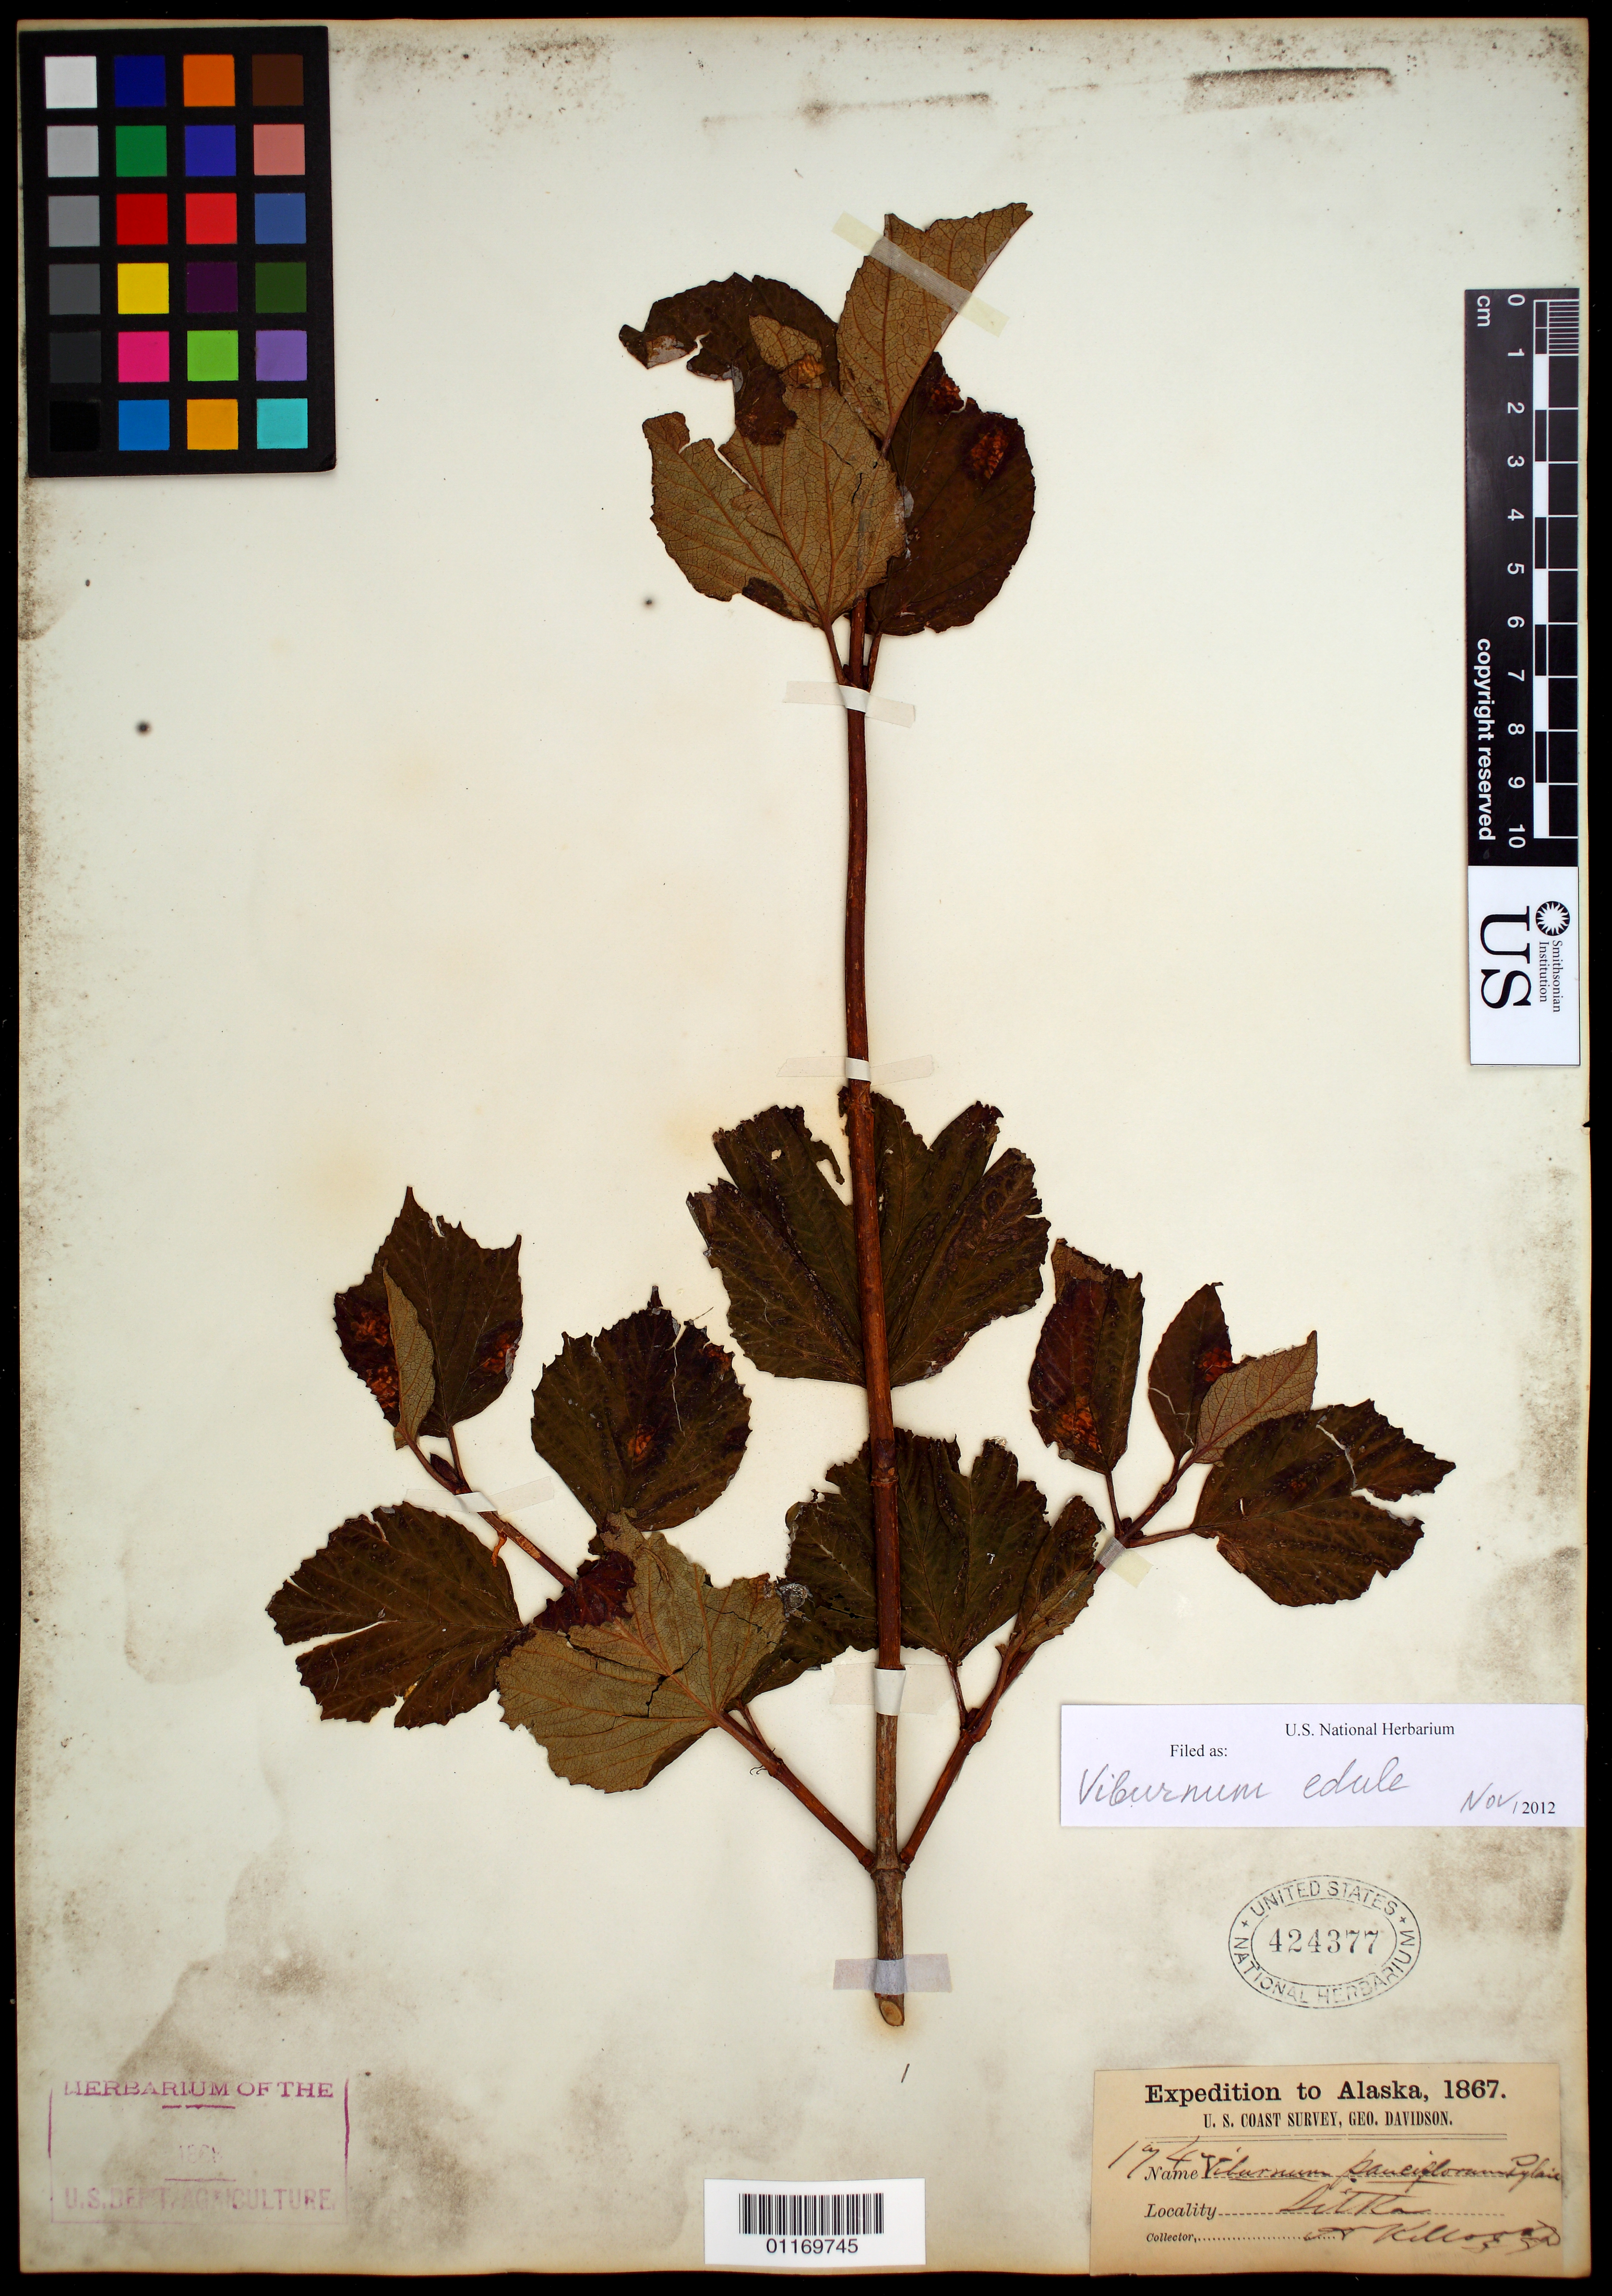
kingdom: Plantae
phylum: Tracheophyta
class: Magnoliopsida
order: Dipsacales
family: Viburnaceae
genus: Viburnum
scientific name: Viburnum edule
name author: (Michx.) Raf.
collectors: A. Kellogg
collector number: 174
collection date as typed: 1867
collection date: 1867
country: United States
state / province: Alaska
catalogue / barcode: US 424377